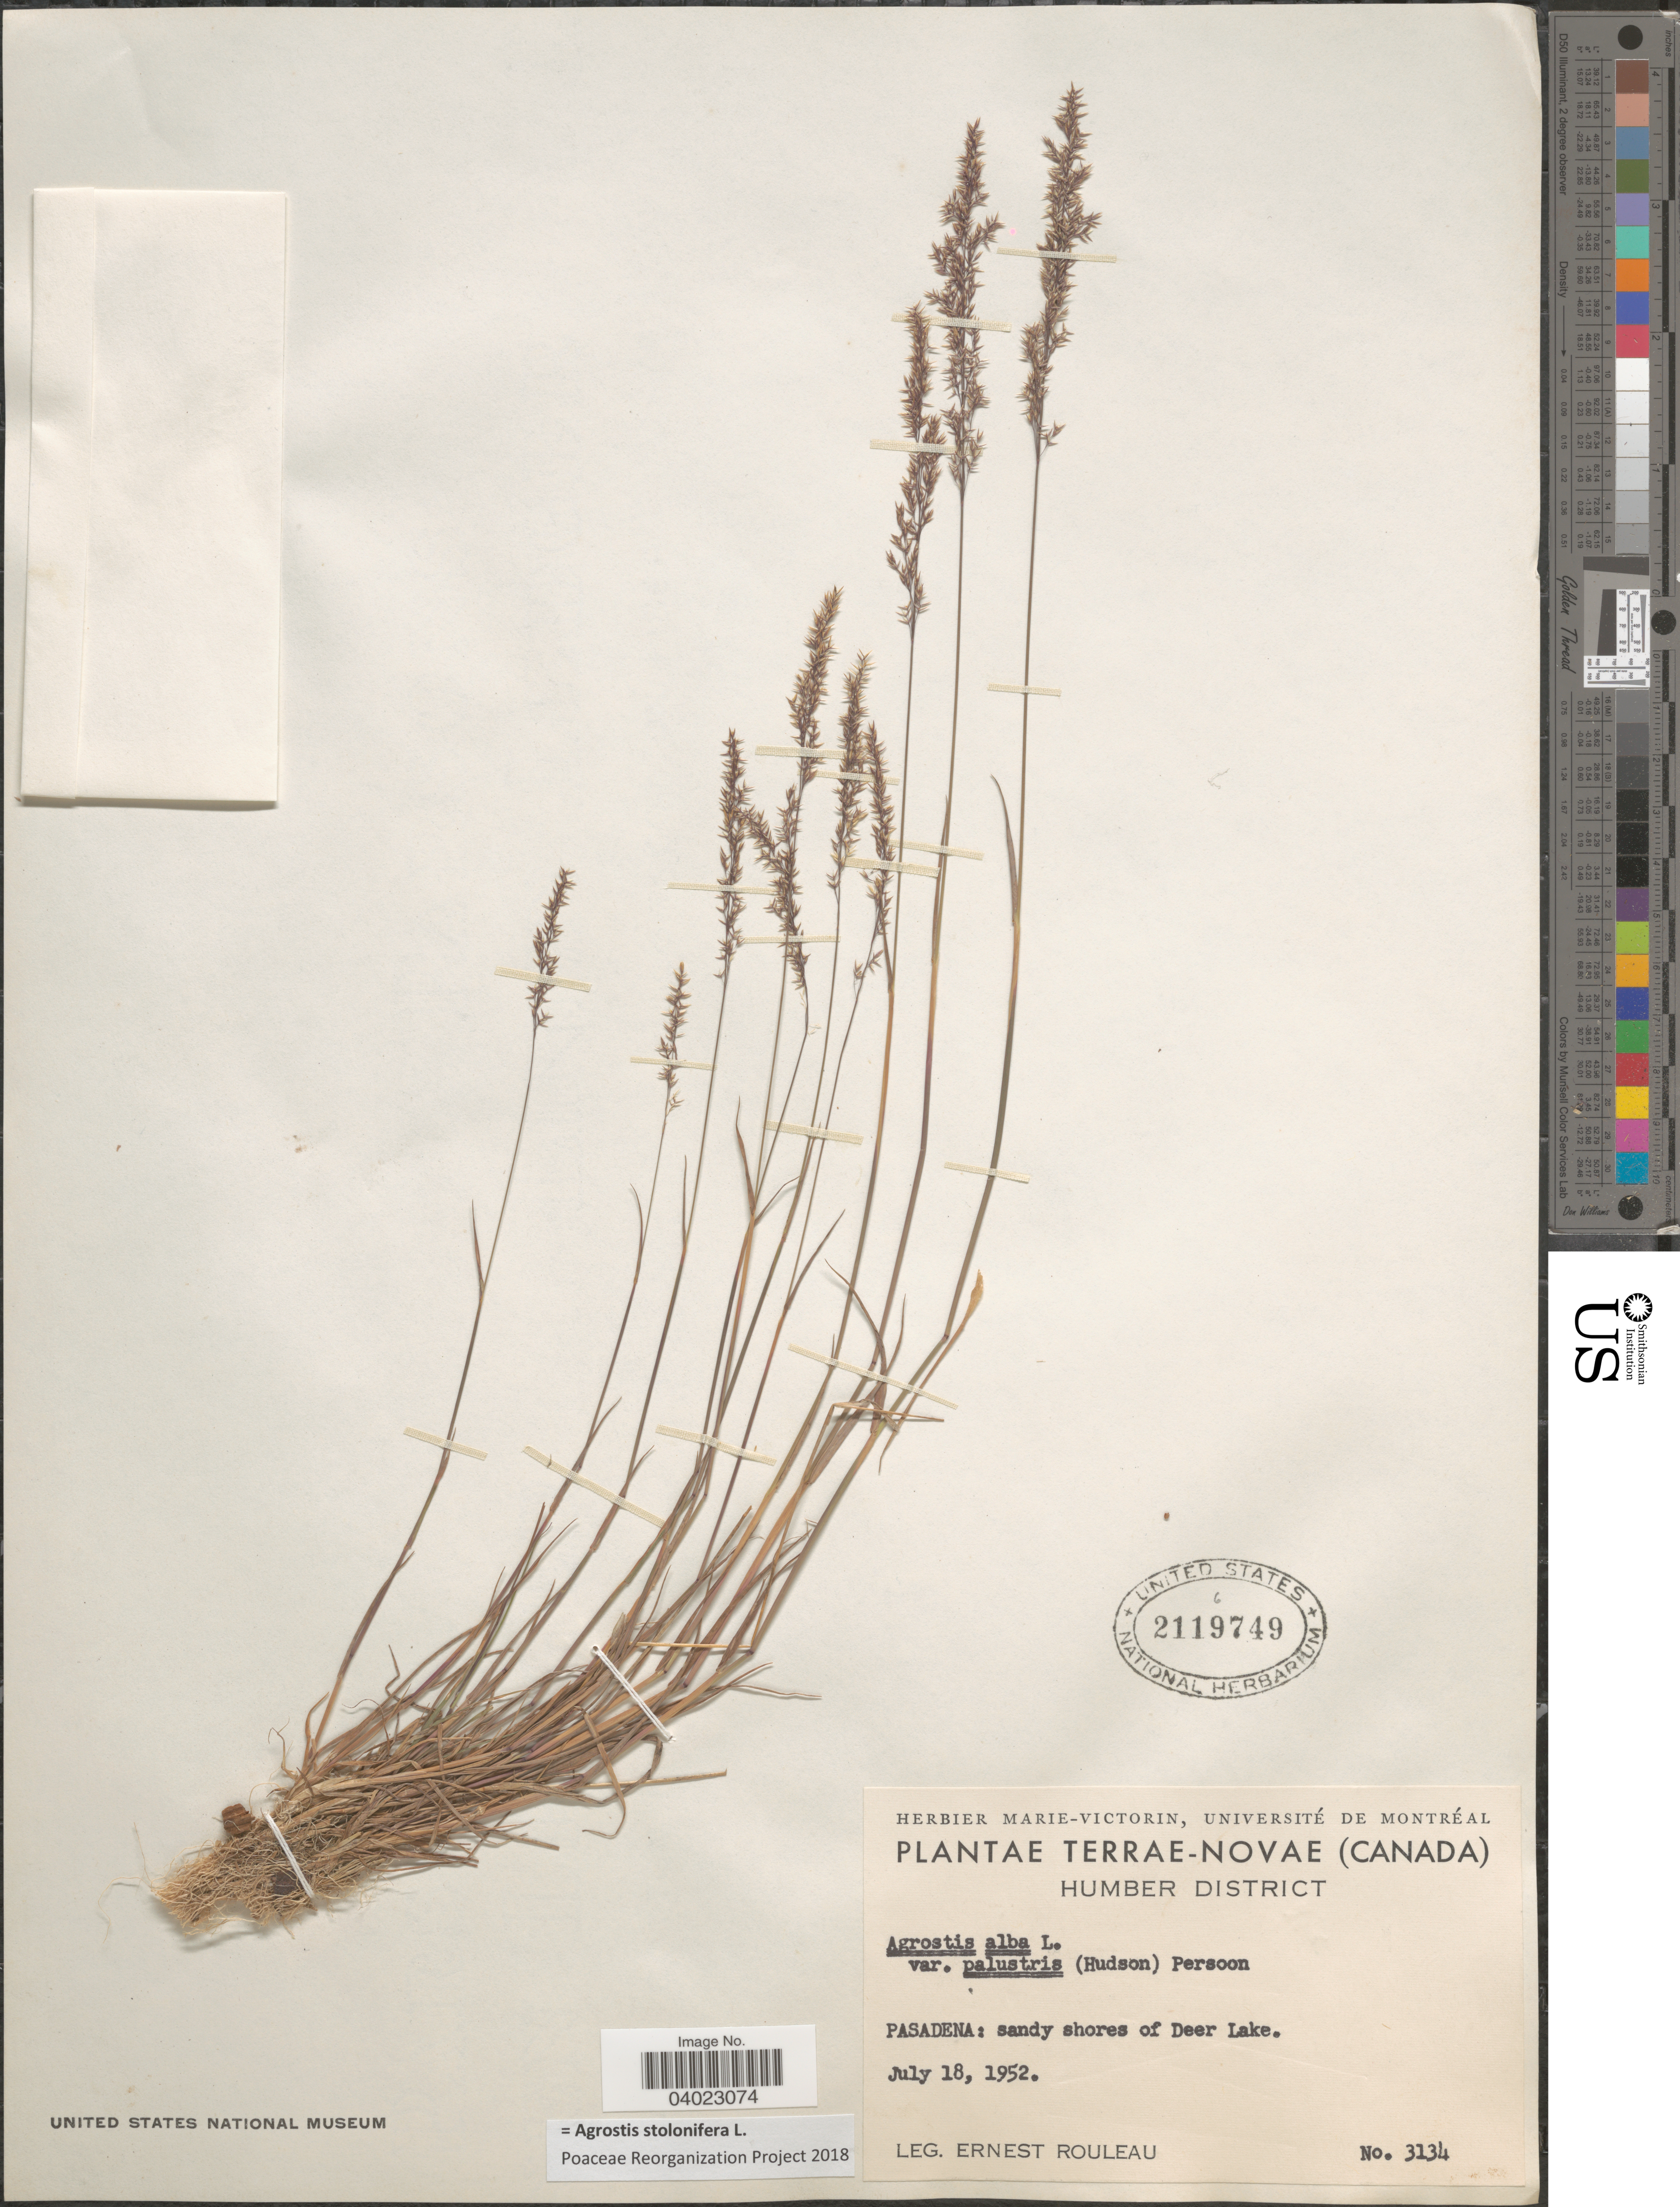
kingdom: Plantae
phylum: Tracheophyta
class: Liliopsida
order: Poales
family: Poaceae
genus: Agrostis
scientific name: Agrostis stolonifera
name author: L.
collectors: J. Rouleau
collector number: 3134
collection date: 1952-07-18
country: Canada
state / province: Newfoundland and Labrador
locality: Terrae-Novae. Humber District. Pasadena: sandy shores of Deer Lake.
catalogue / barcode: US 2119749